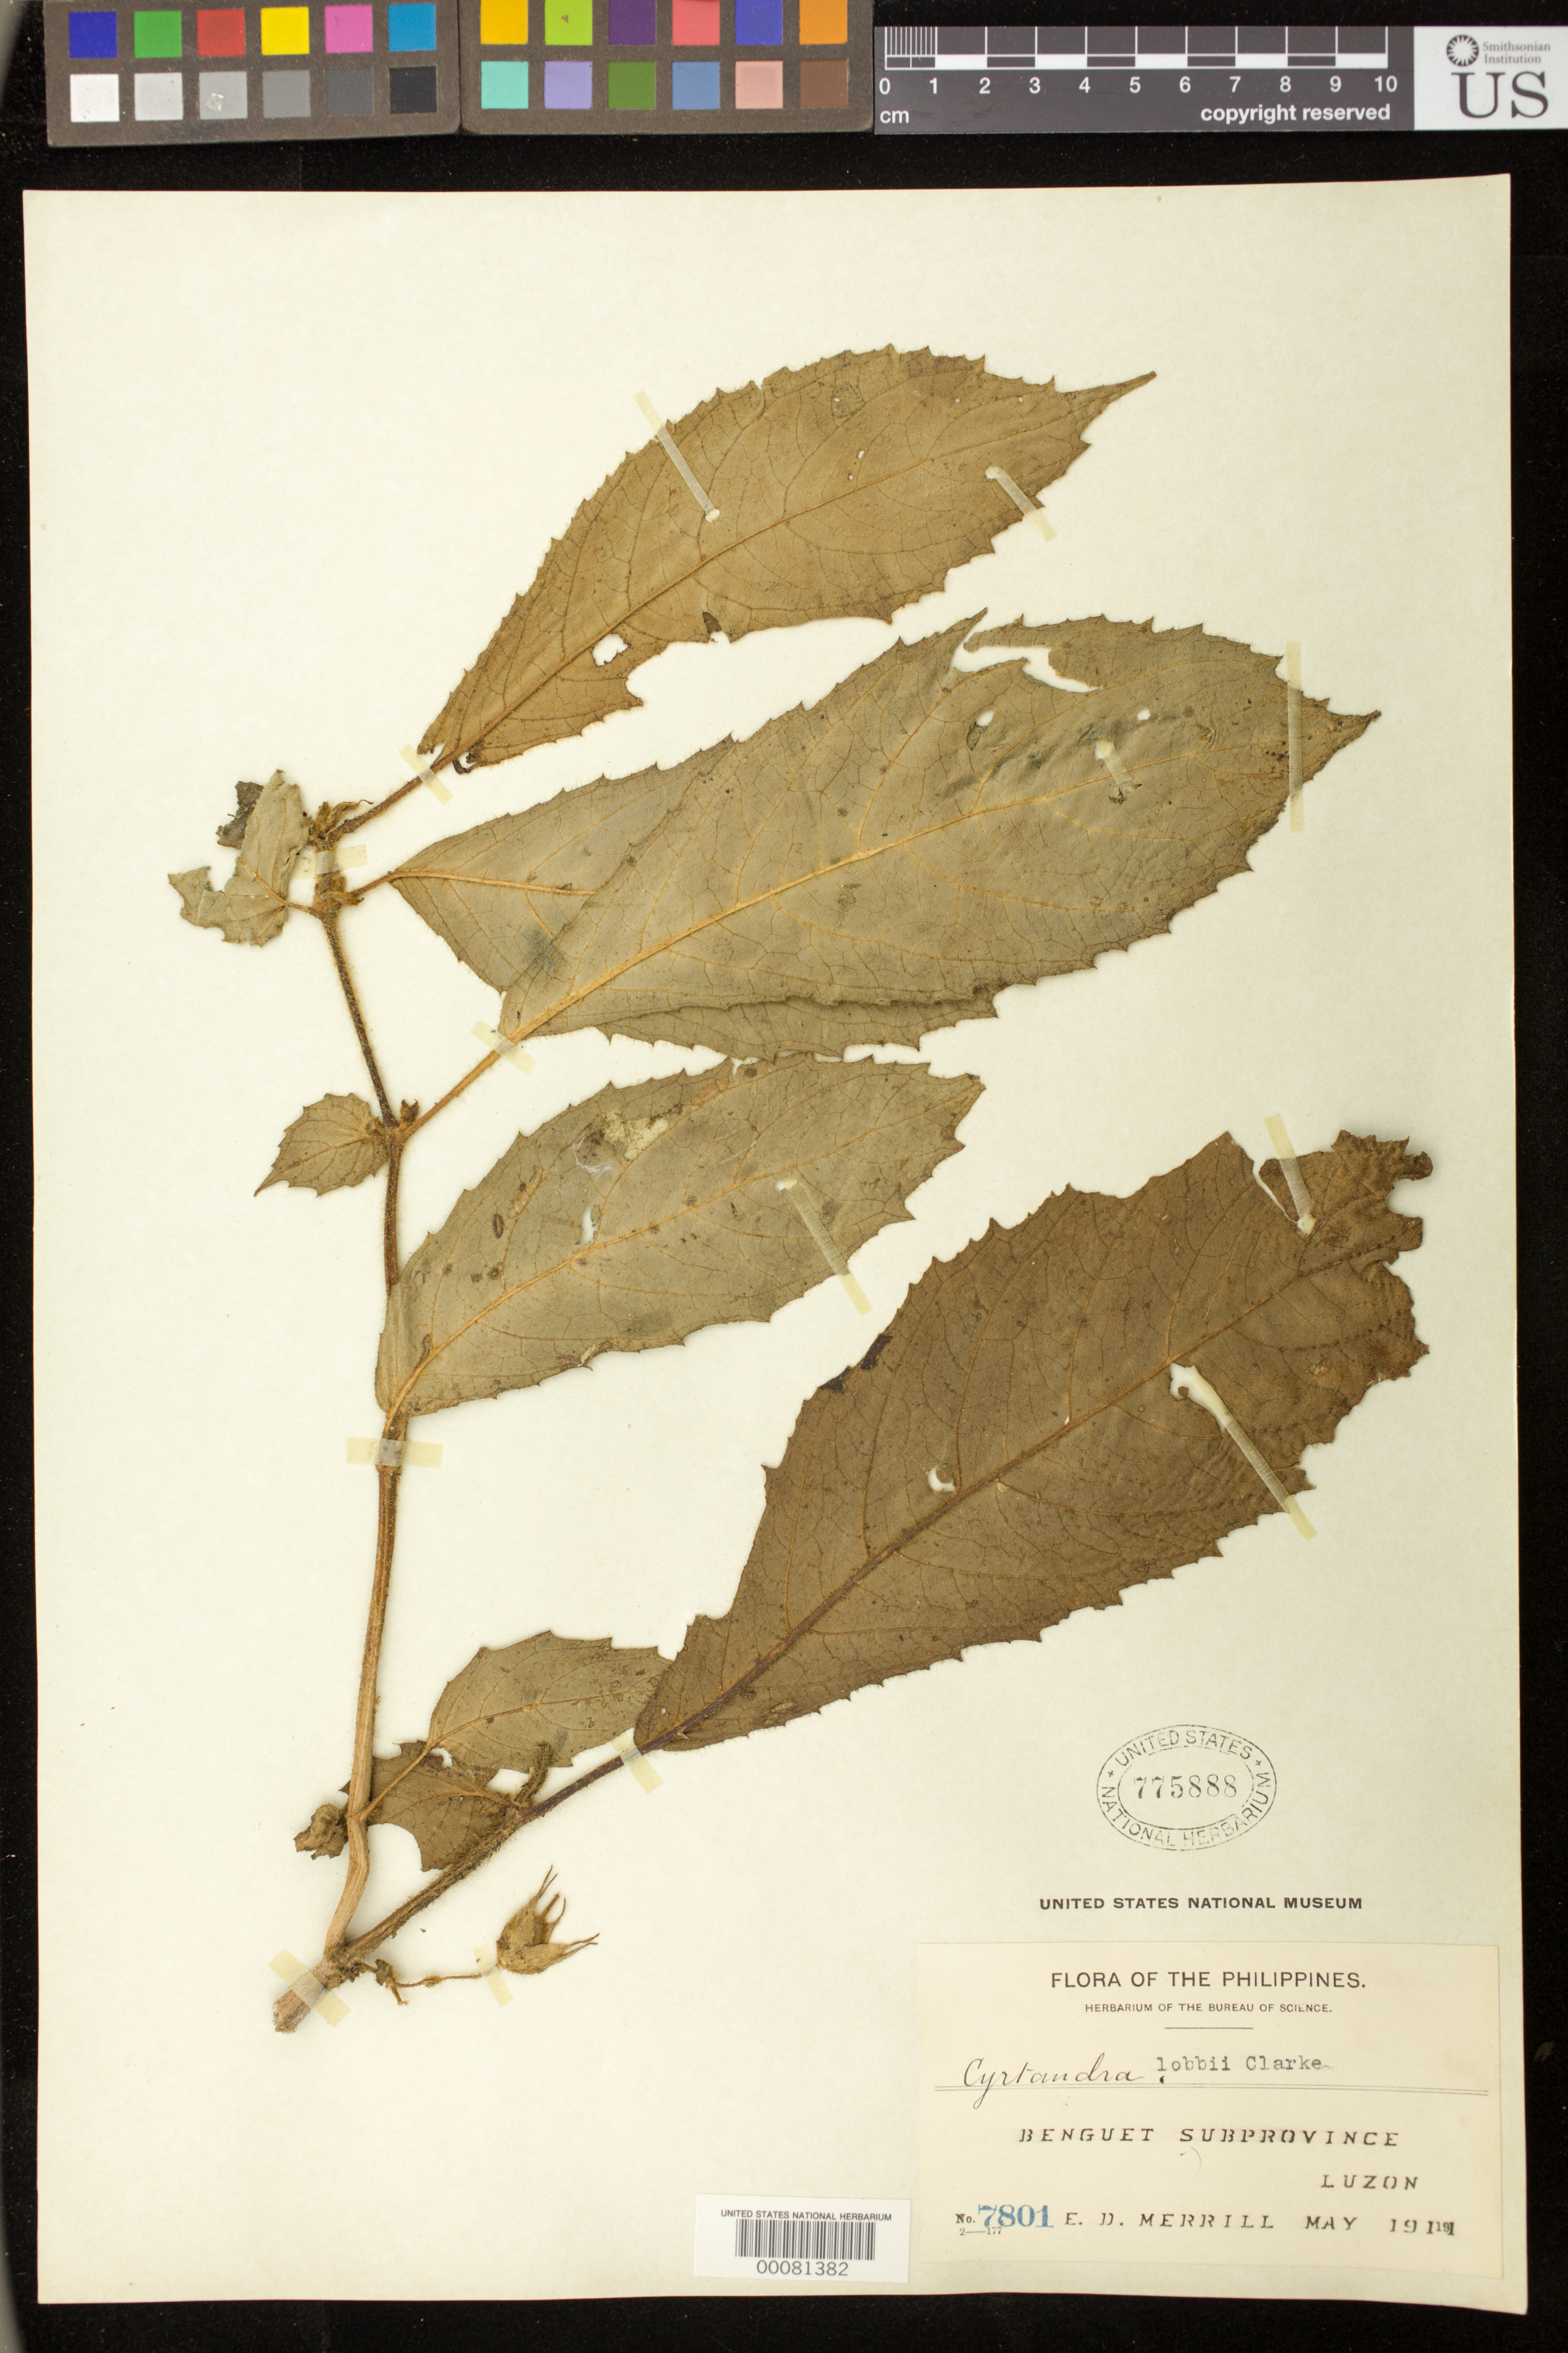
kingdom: Plantae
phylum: Tracheophyta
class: Magnoliopsida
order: Lamiales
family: Gesneriaceae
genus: Cyrtandra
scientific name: Cyrtandra lobbii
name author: C.B. Clarke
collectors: E. D. Merrill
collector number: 7801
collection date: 1919-05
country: Philippines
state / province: Cordillera (Administrative Region)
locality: Benguet Subprovince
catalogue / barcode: US 775888